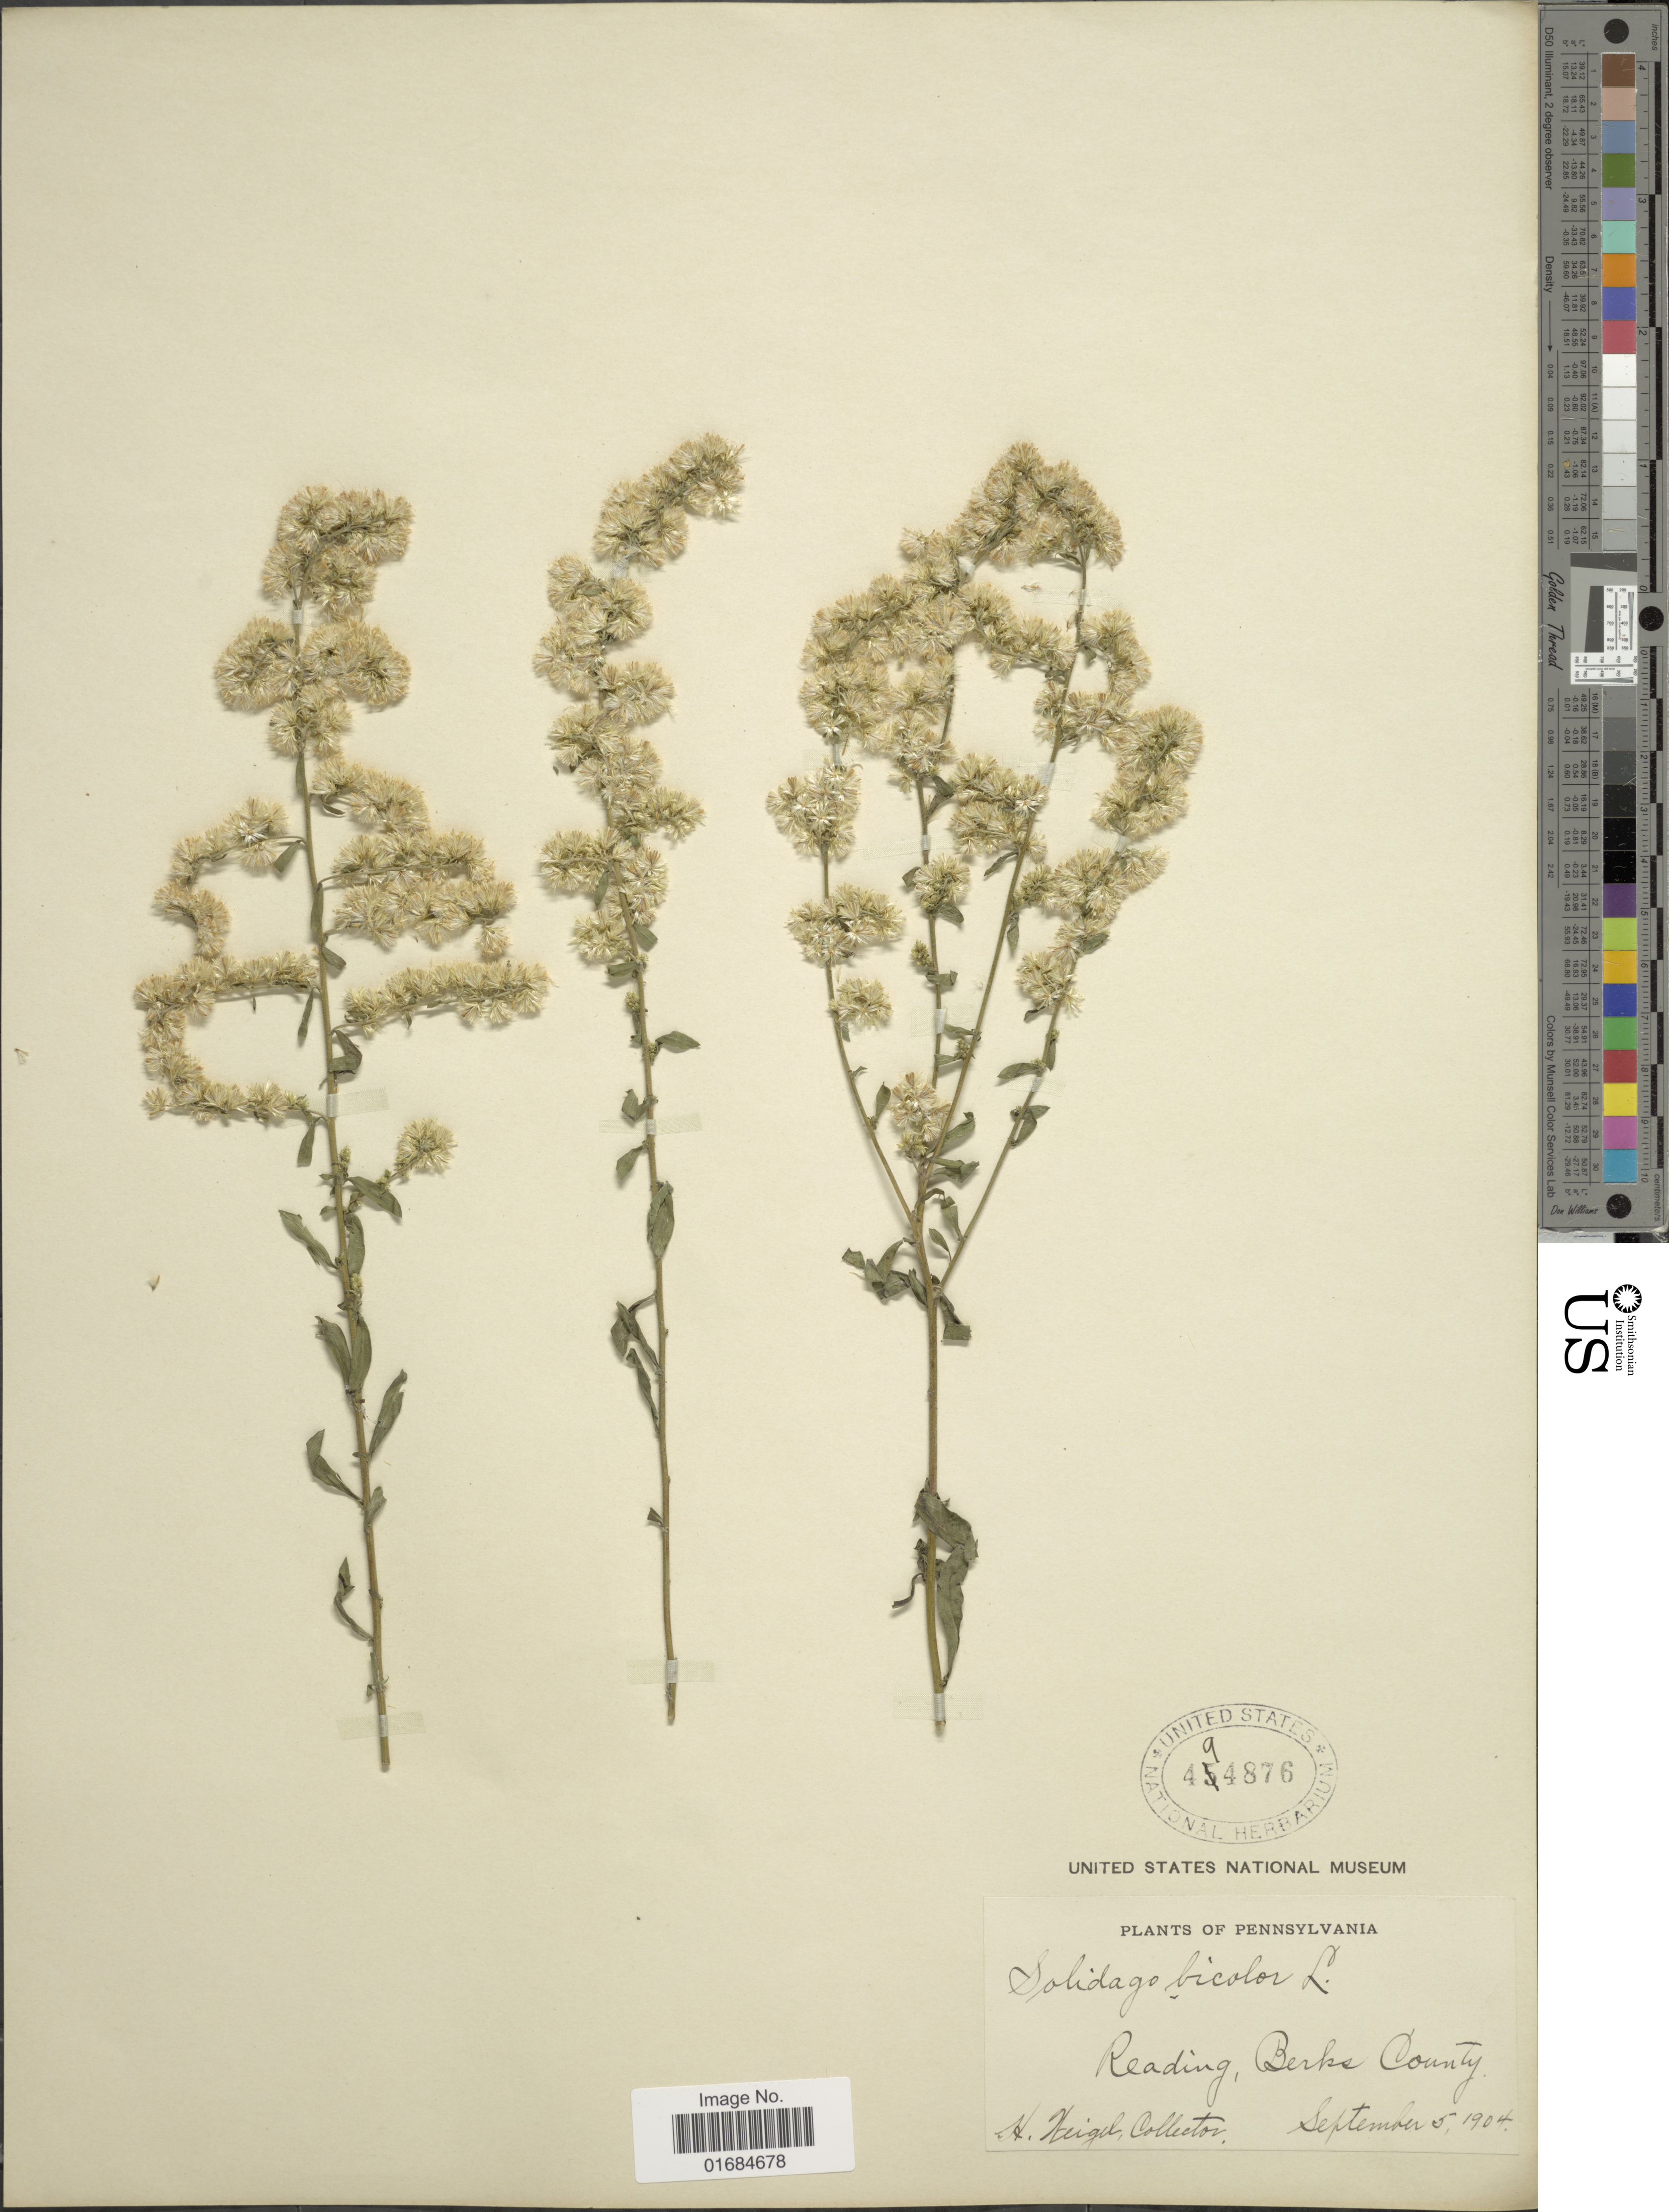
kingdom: Plantae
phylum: Tracheophyta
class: Magnoliopsida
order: Asterales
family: Asteraceae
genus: Solidago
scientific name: Solidago bicolor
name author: L.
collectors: H. Heigel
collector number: s.n,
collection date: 1904-09-05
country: United States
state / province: Pennsylvania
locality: Reading, Berks County.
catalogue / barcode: US 494876